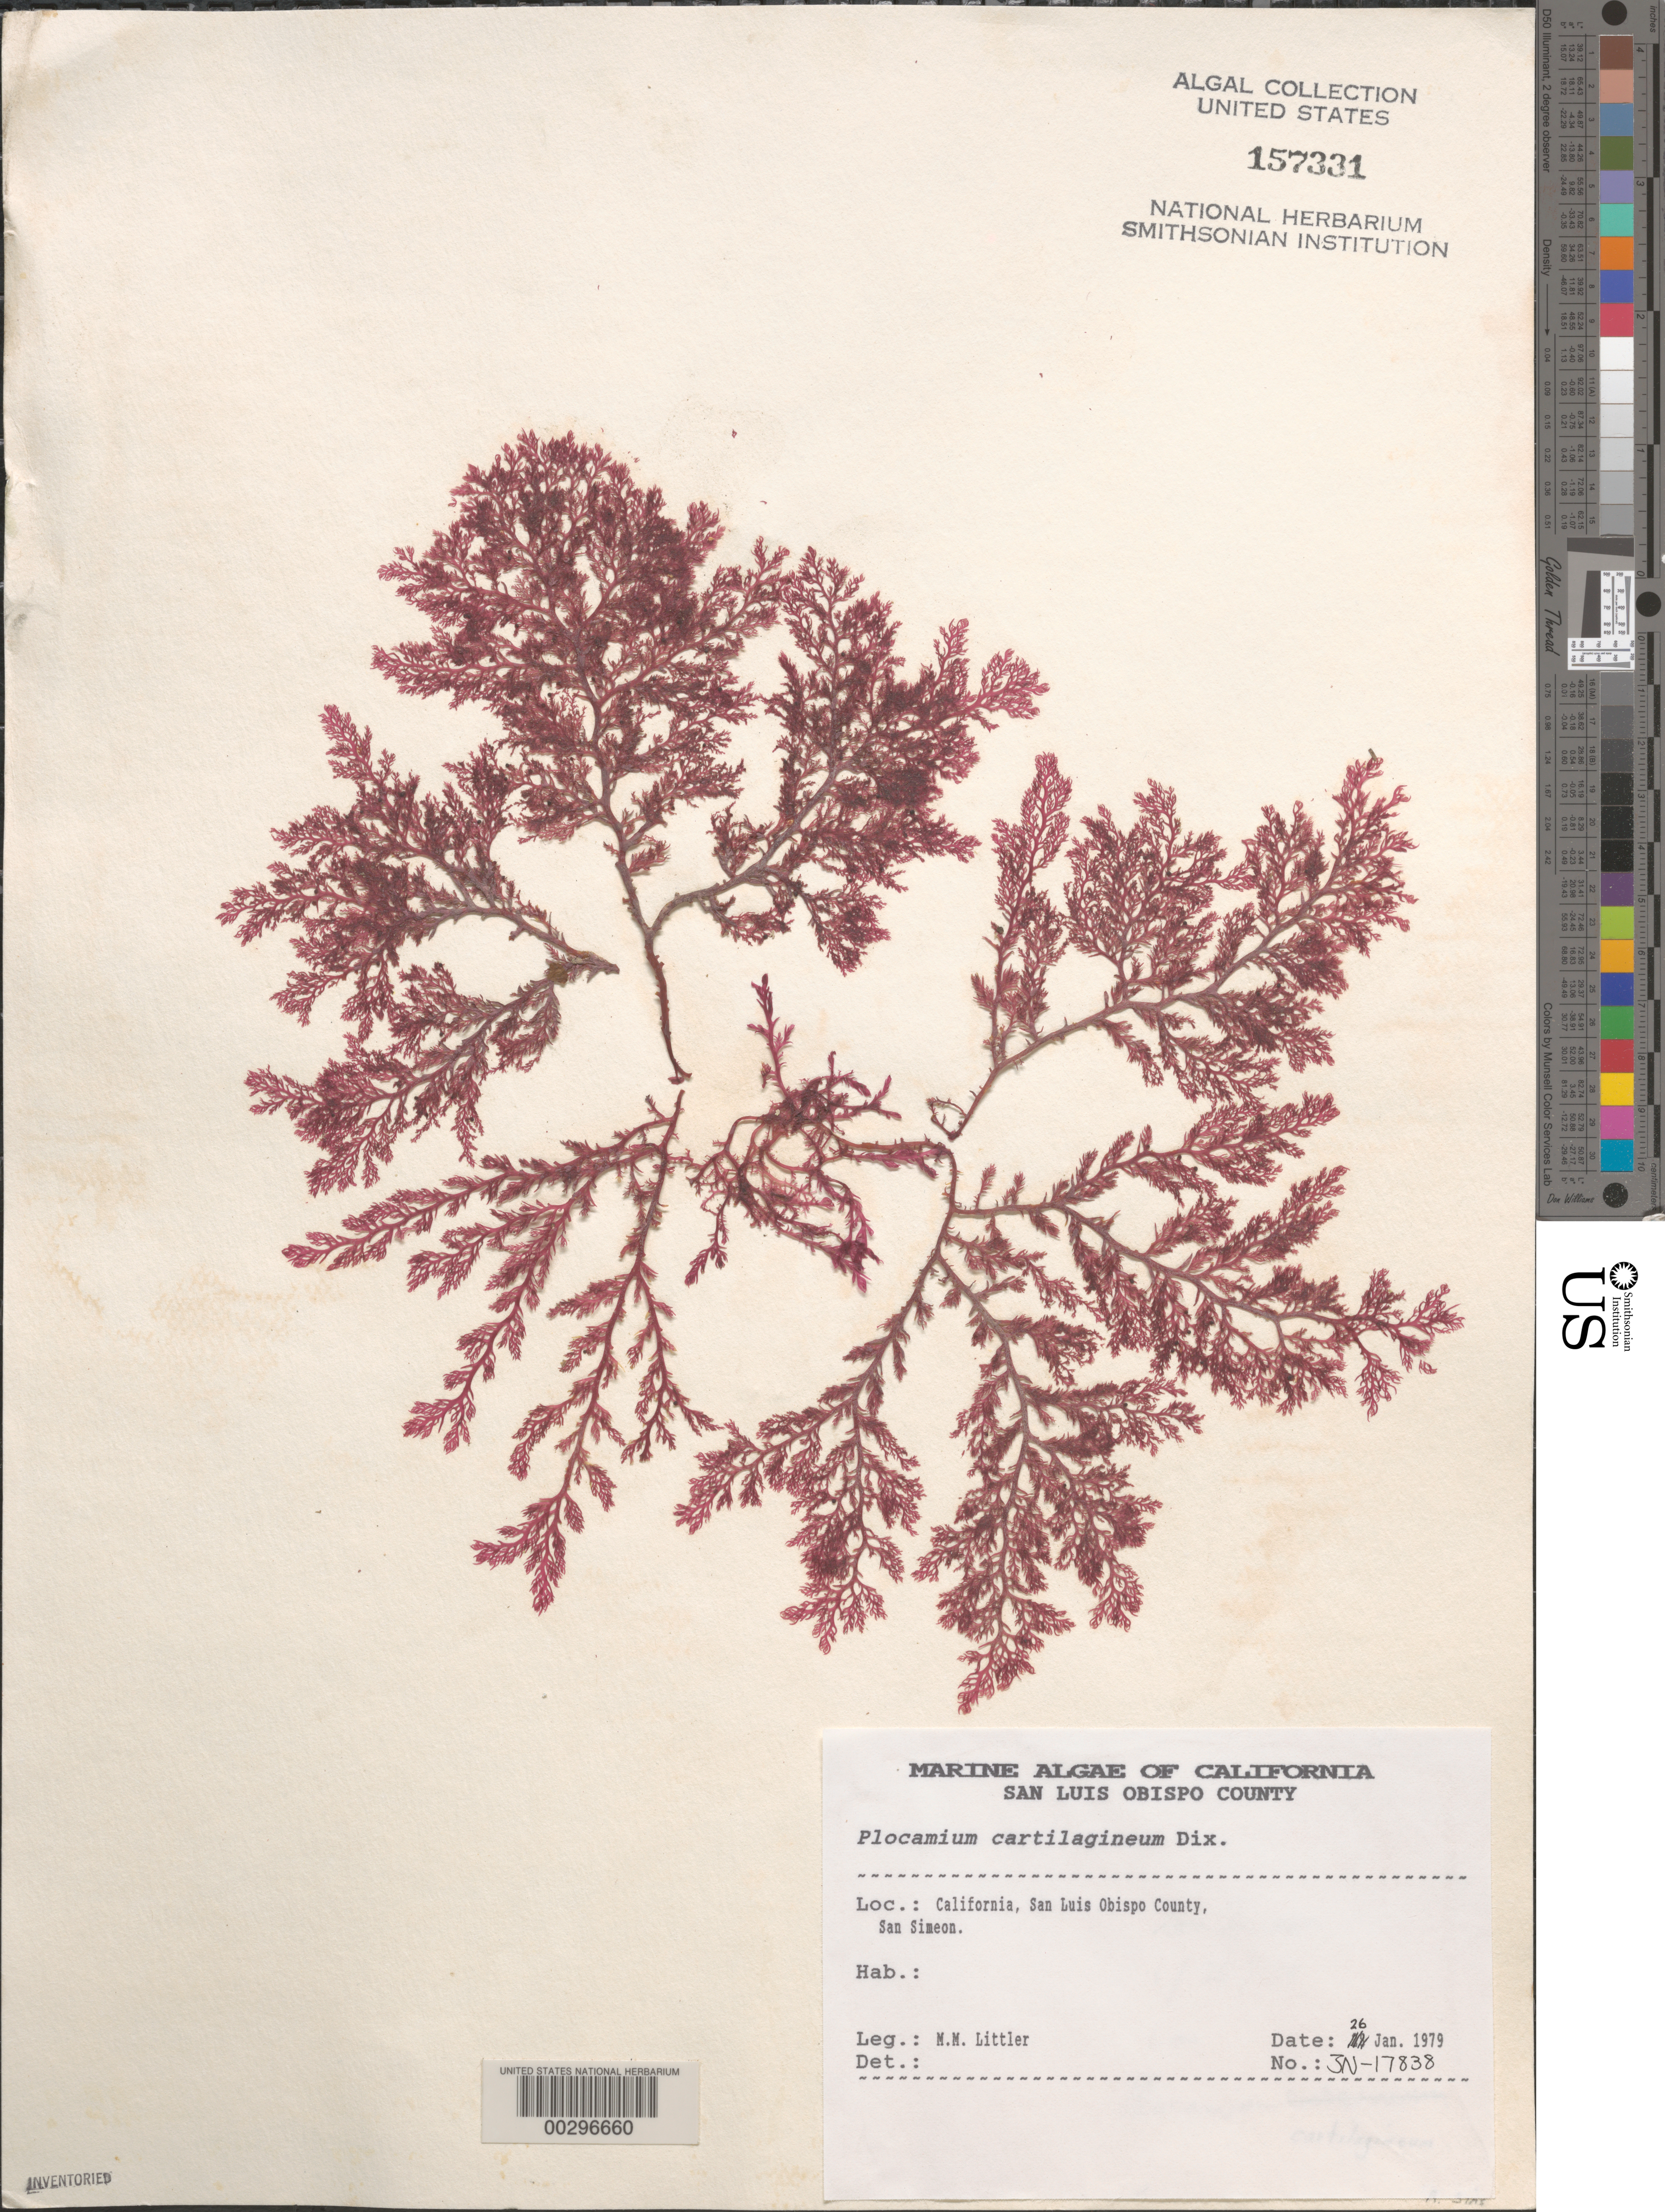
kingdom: Plantae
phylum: Rhodophyta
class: Florideophyceae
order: Plocamiales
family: Plocamiaceae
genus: Plocamium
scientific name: Plocamium cartilagineum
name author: (L.) P.S. Dixon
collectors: M. M. Littler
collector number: JN-17838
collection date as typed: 26 Jan 1979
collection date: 1979-01-26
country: United States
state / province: California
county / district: San Luis Obispo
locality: San Simeon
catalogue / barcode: US 157331